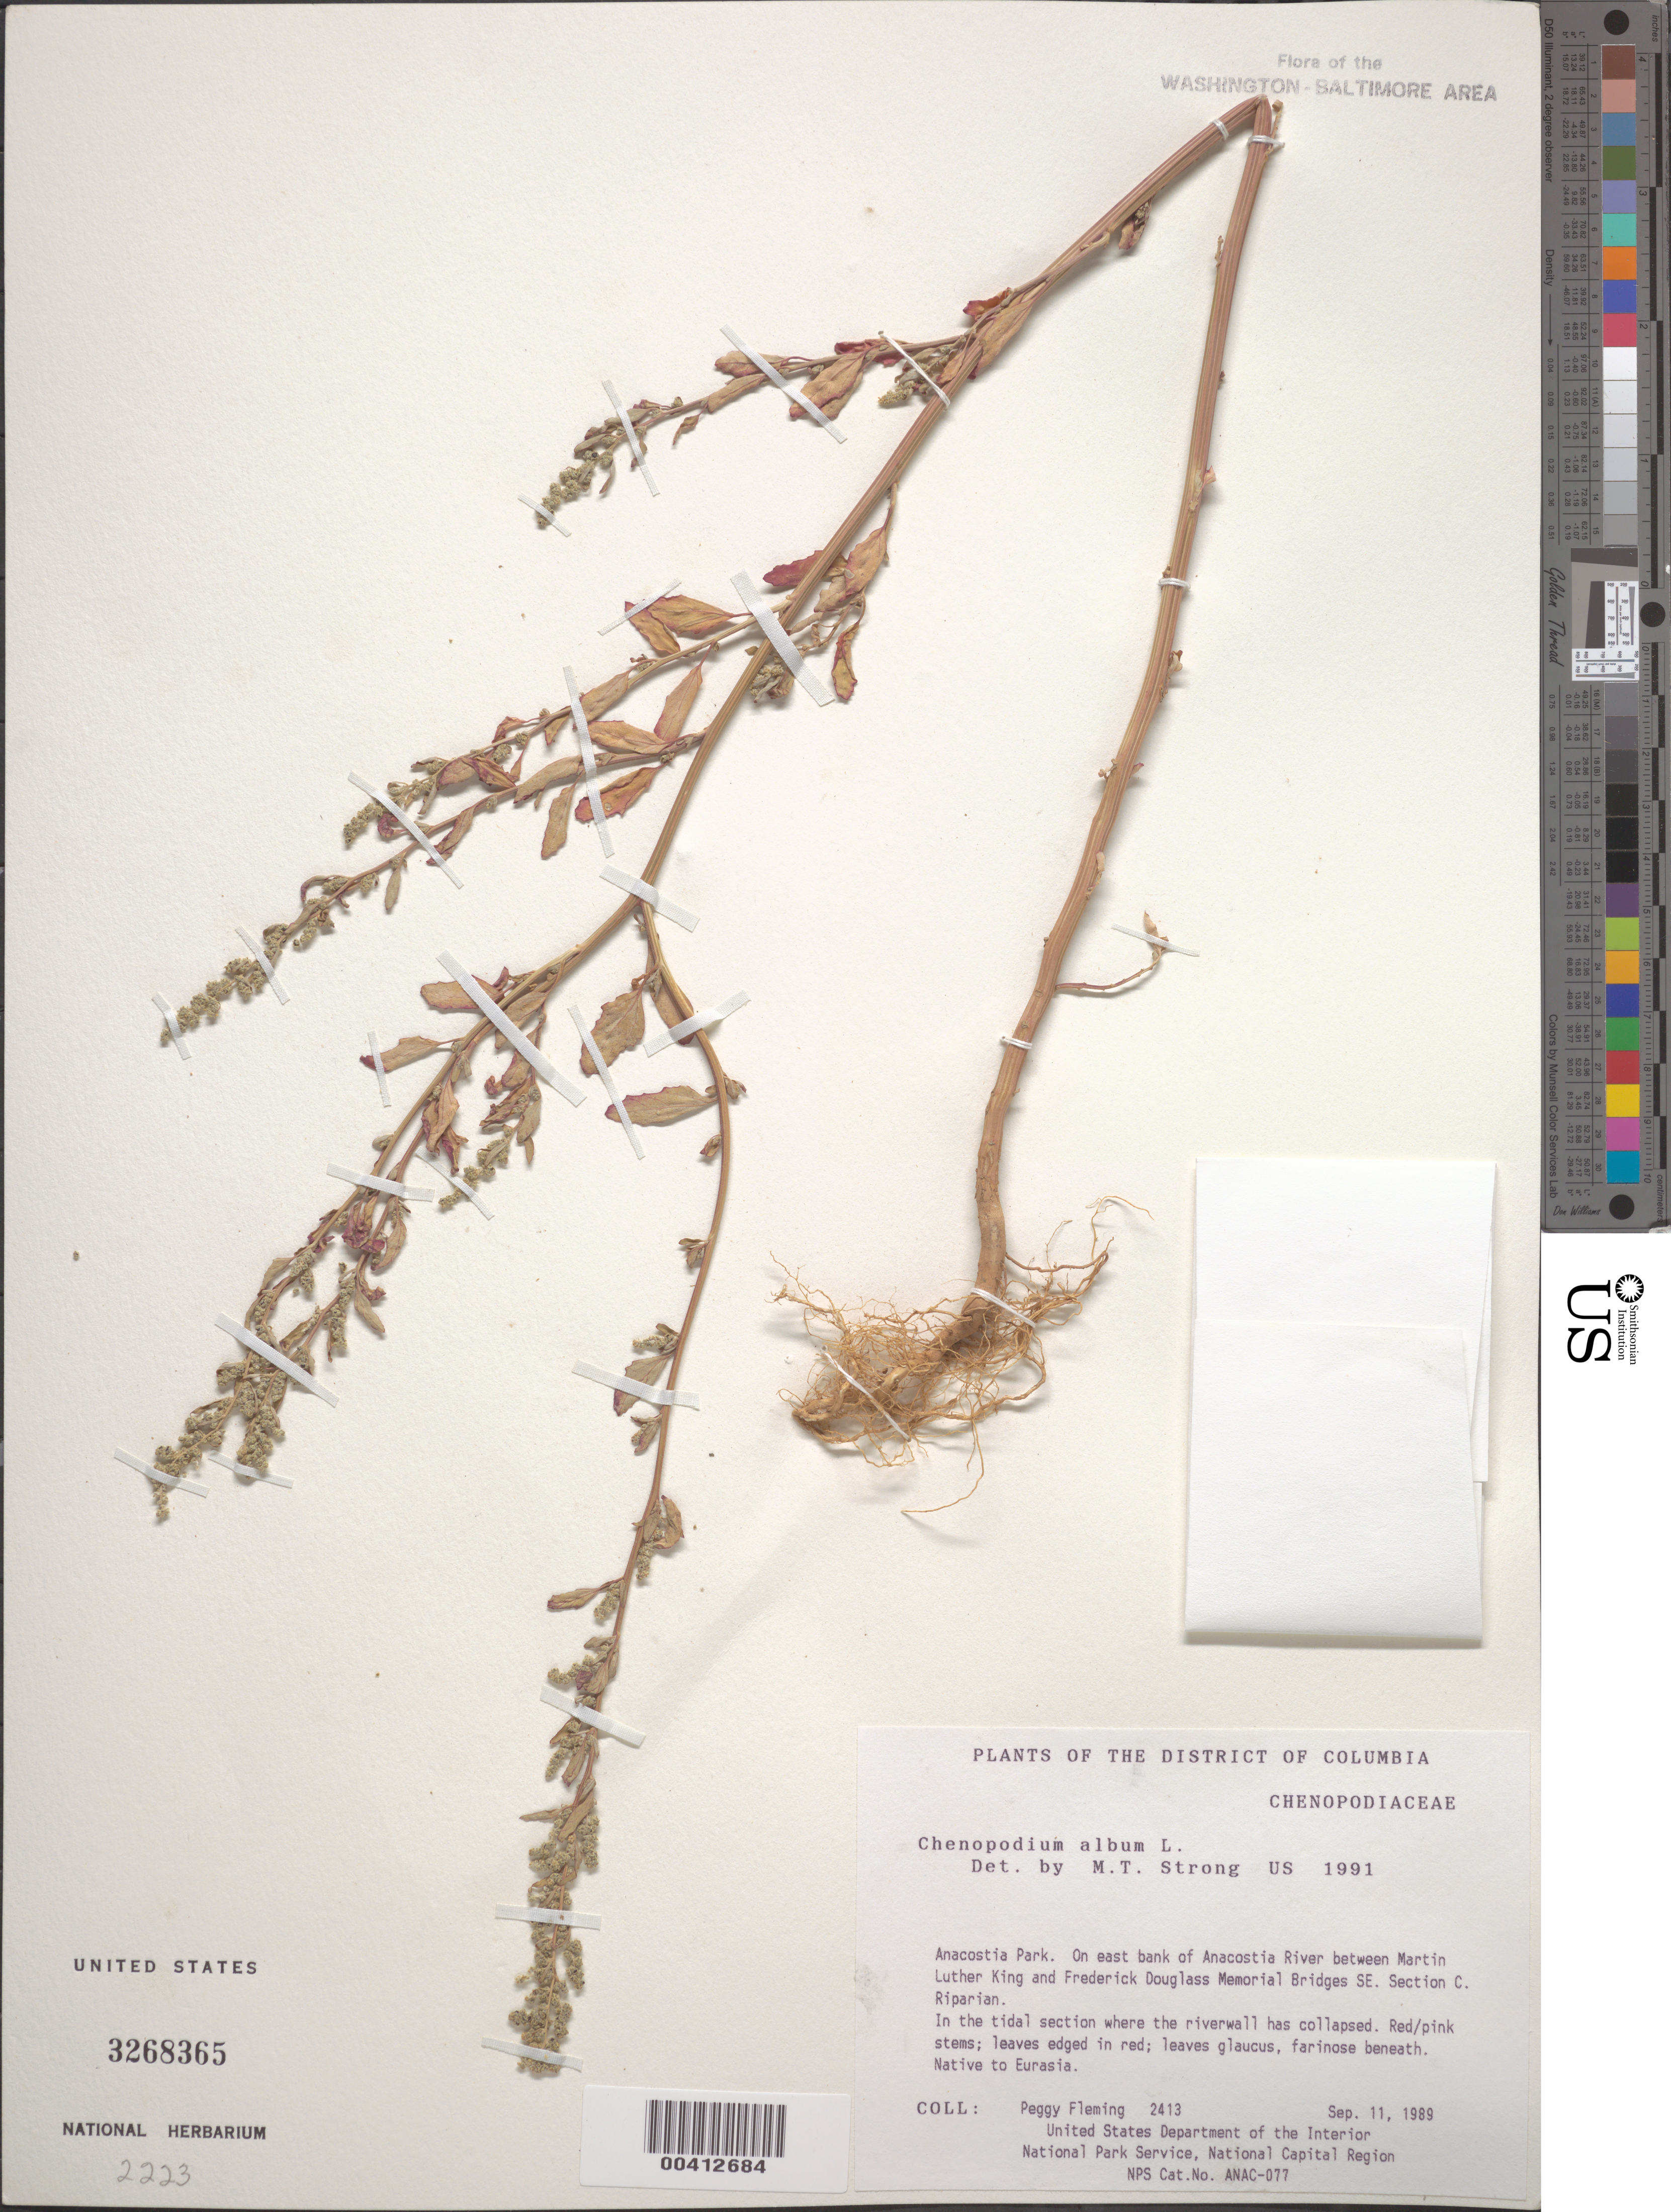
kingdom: Plantae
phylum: Tracheophyta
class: Magnoliopsida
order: Caryophyllales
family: Amaranthaceae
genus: Chenopodium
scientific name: Chenopodium album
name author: L.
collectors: P. Fleming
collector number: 2413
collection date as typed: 11 Sep 1989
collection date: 1989-09-11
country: United States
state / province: District of Columbia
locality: Anacostia Park, E of Anacostia River, between Martin Luther King and Frederick Douglass Memorial Bridges SE, Section C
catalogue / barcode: US 3268365